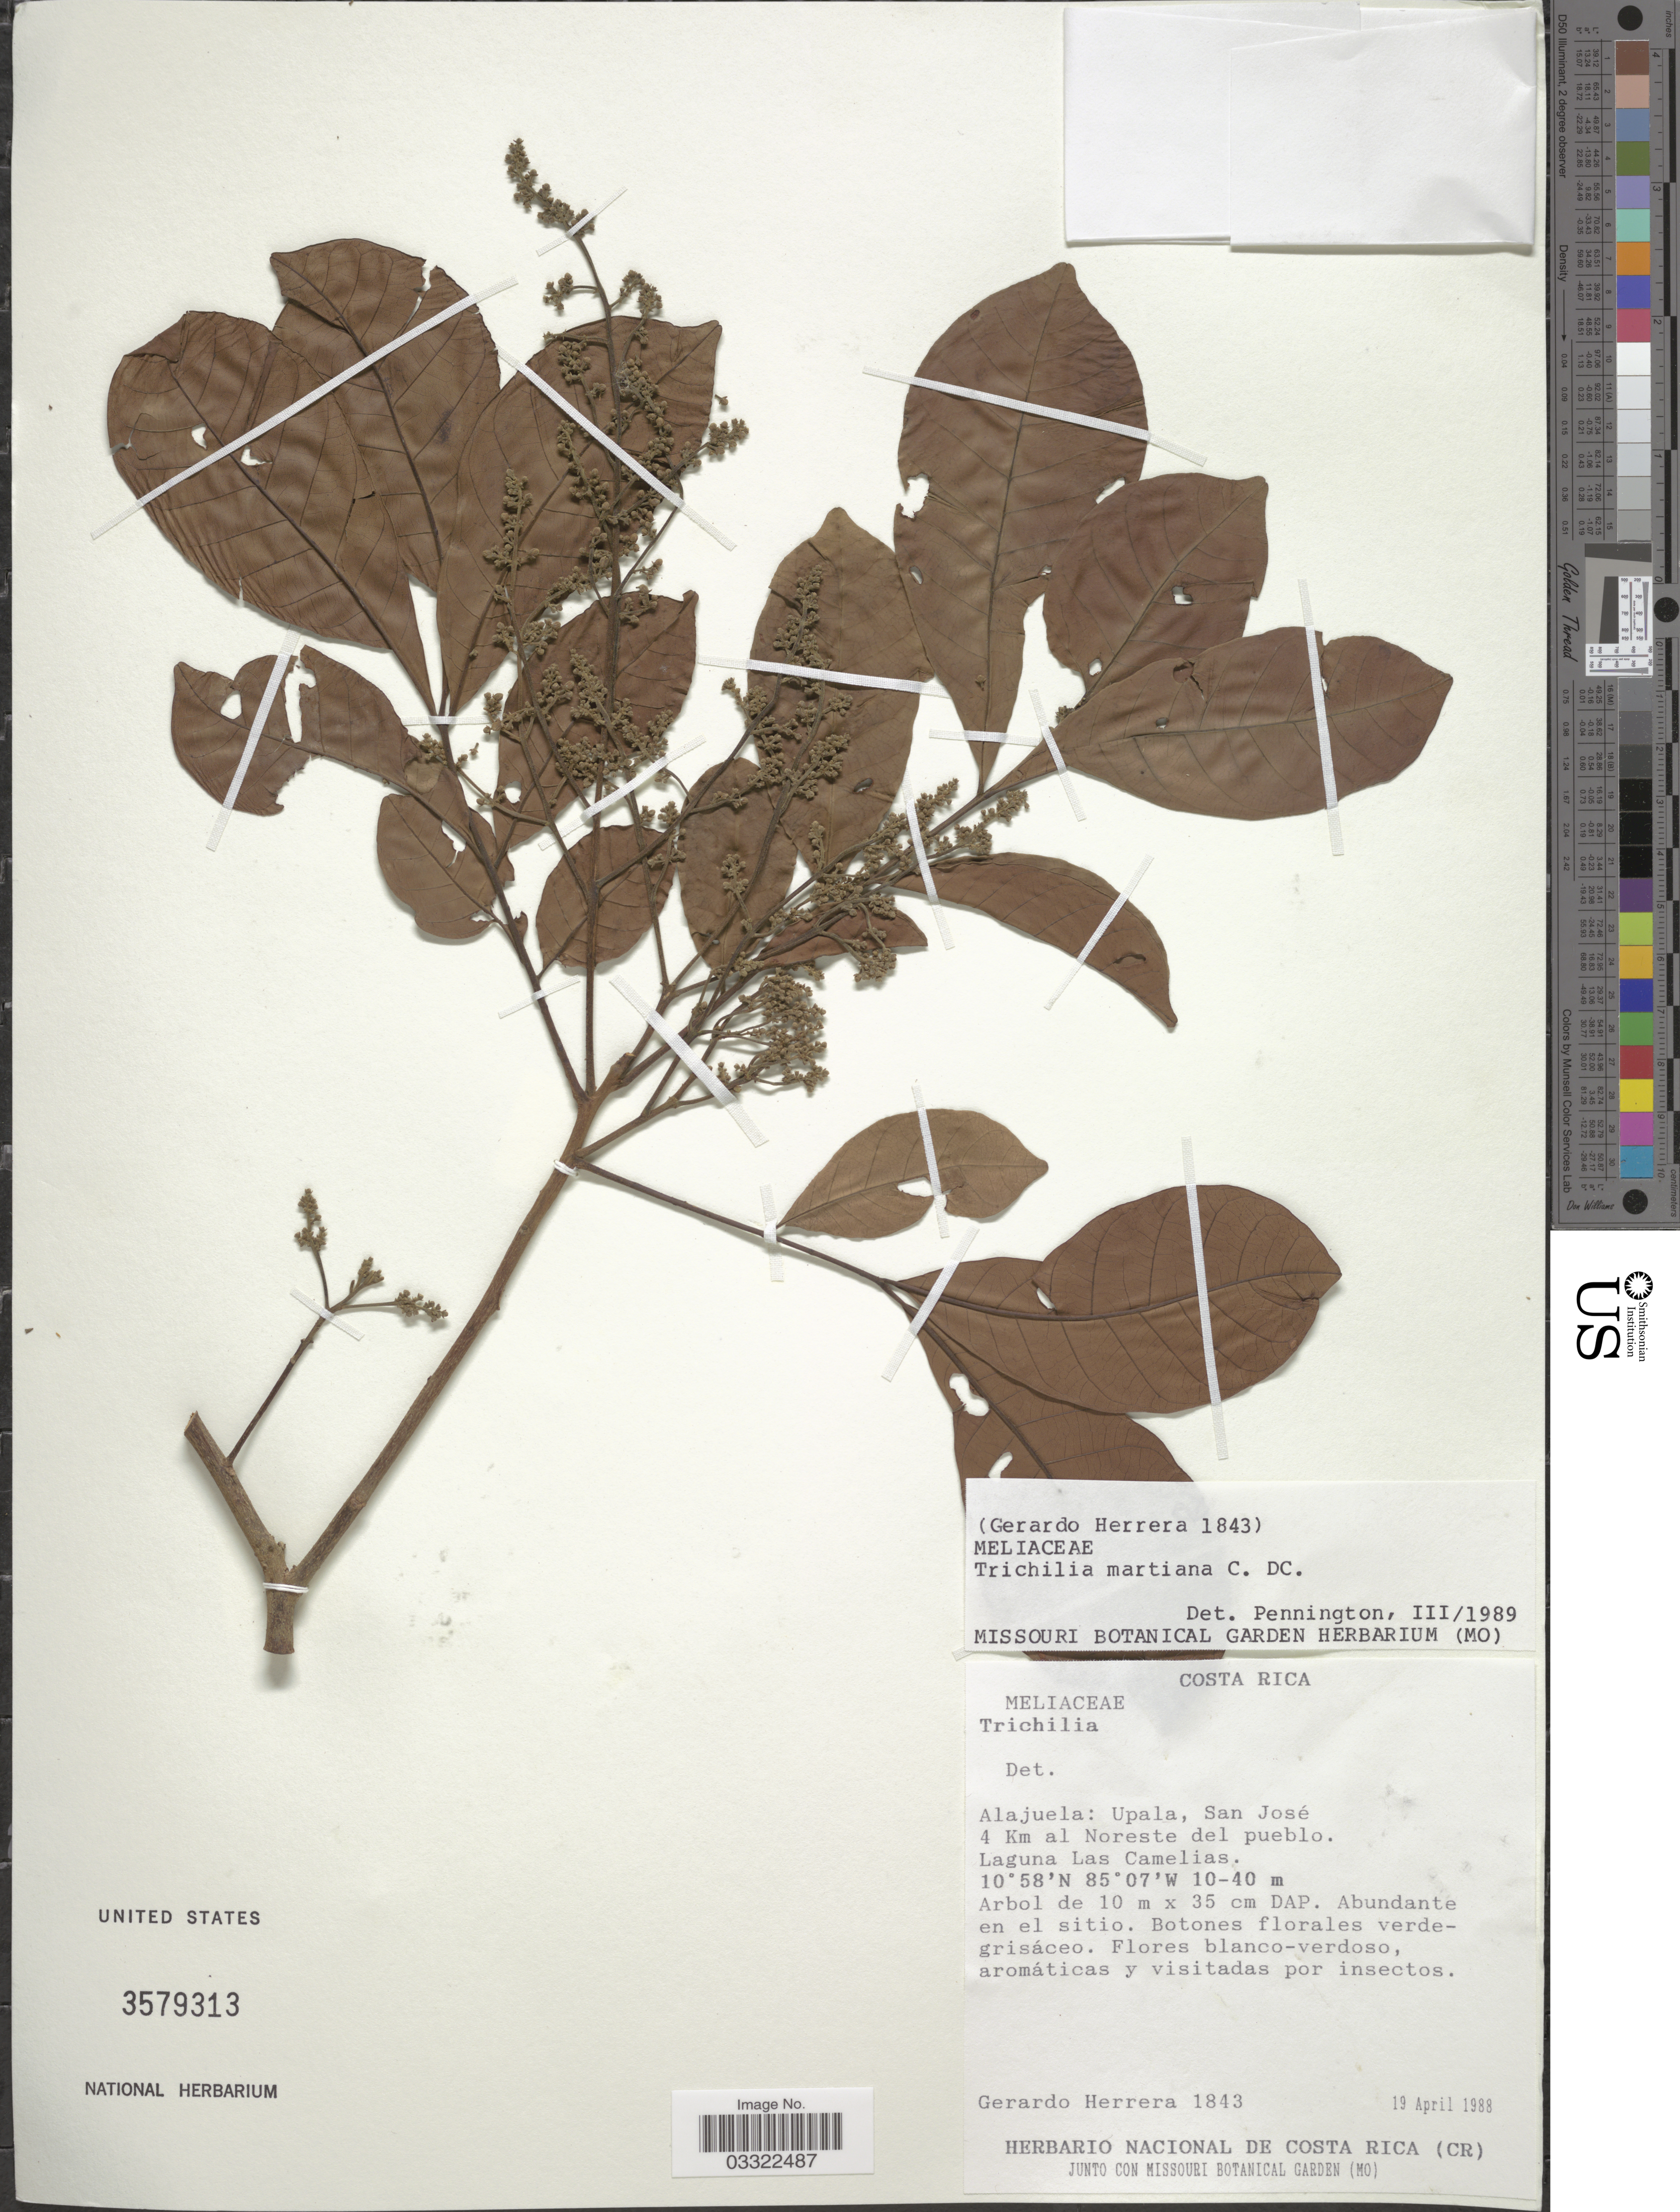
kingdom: Plantae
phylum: Tracheophyta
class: Magnoliopsida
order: Sapindales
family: Meliaceae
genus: Trichilia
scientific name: Trichilia martiana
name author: C. DC.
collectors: G. Herrera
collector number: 1843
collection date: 1988-04-19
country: Costa Rica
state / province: Alajuela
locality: Upala, San José. 4 Km al Noreste del pueblo. Laguna Las Camelias.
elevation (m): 10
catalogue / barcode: US 3579313